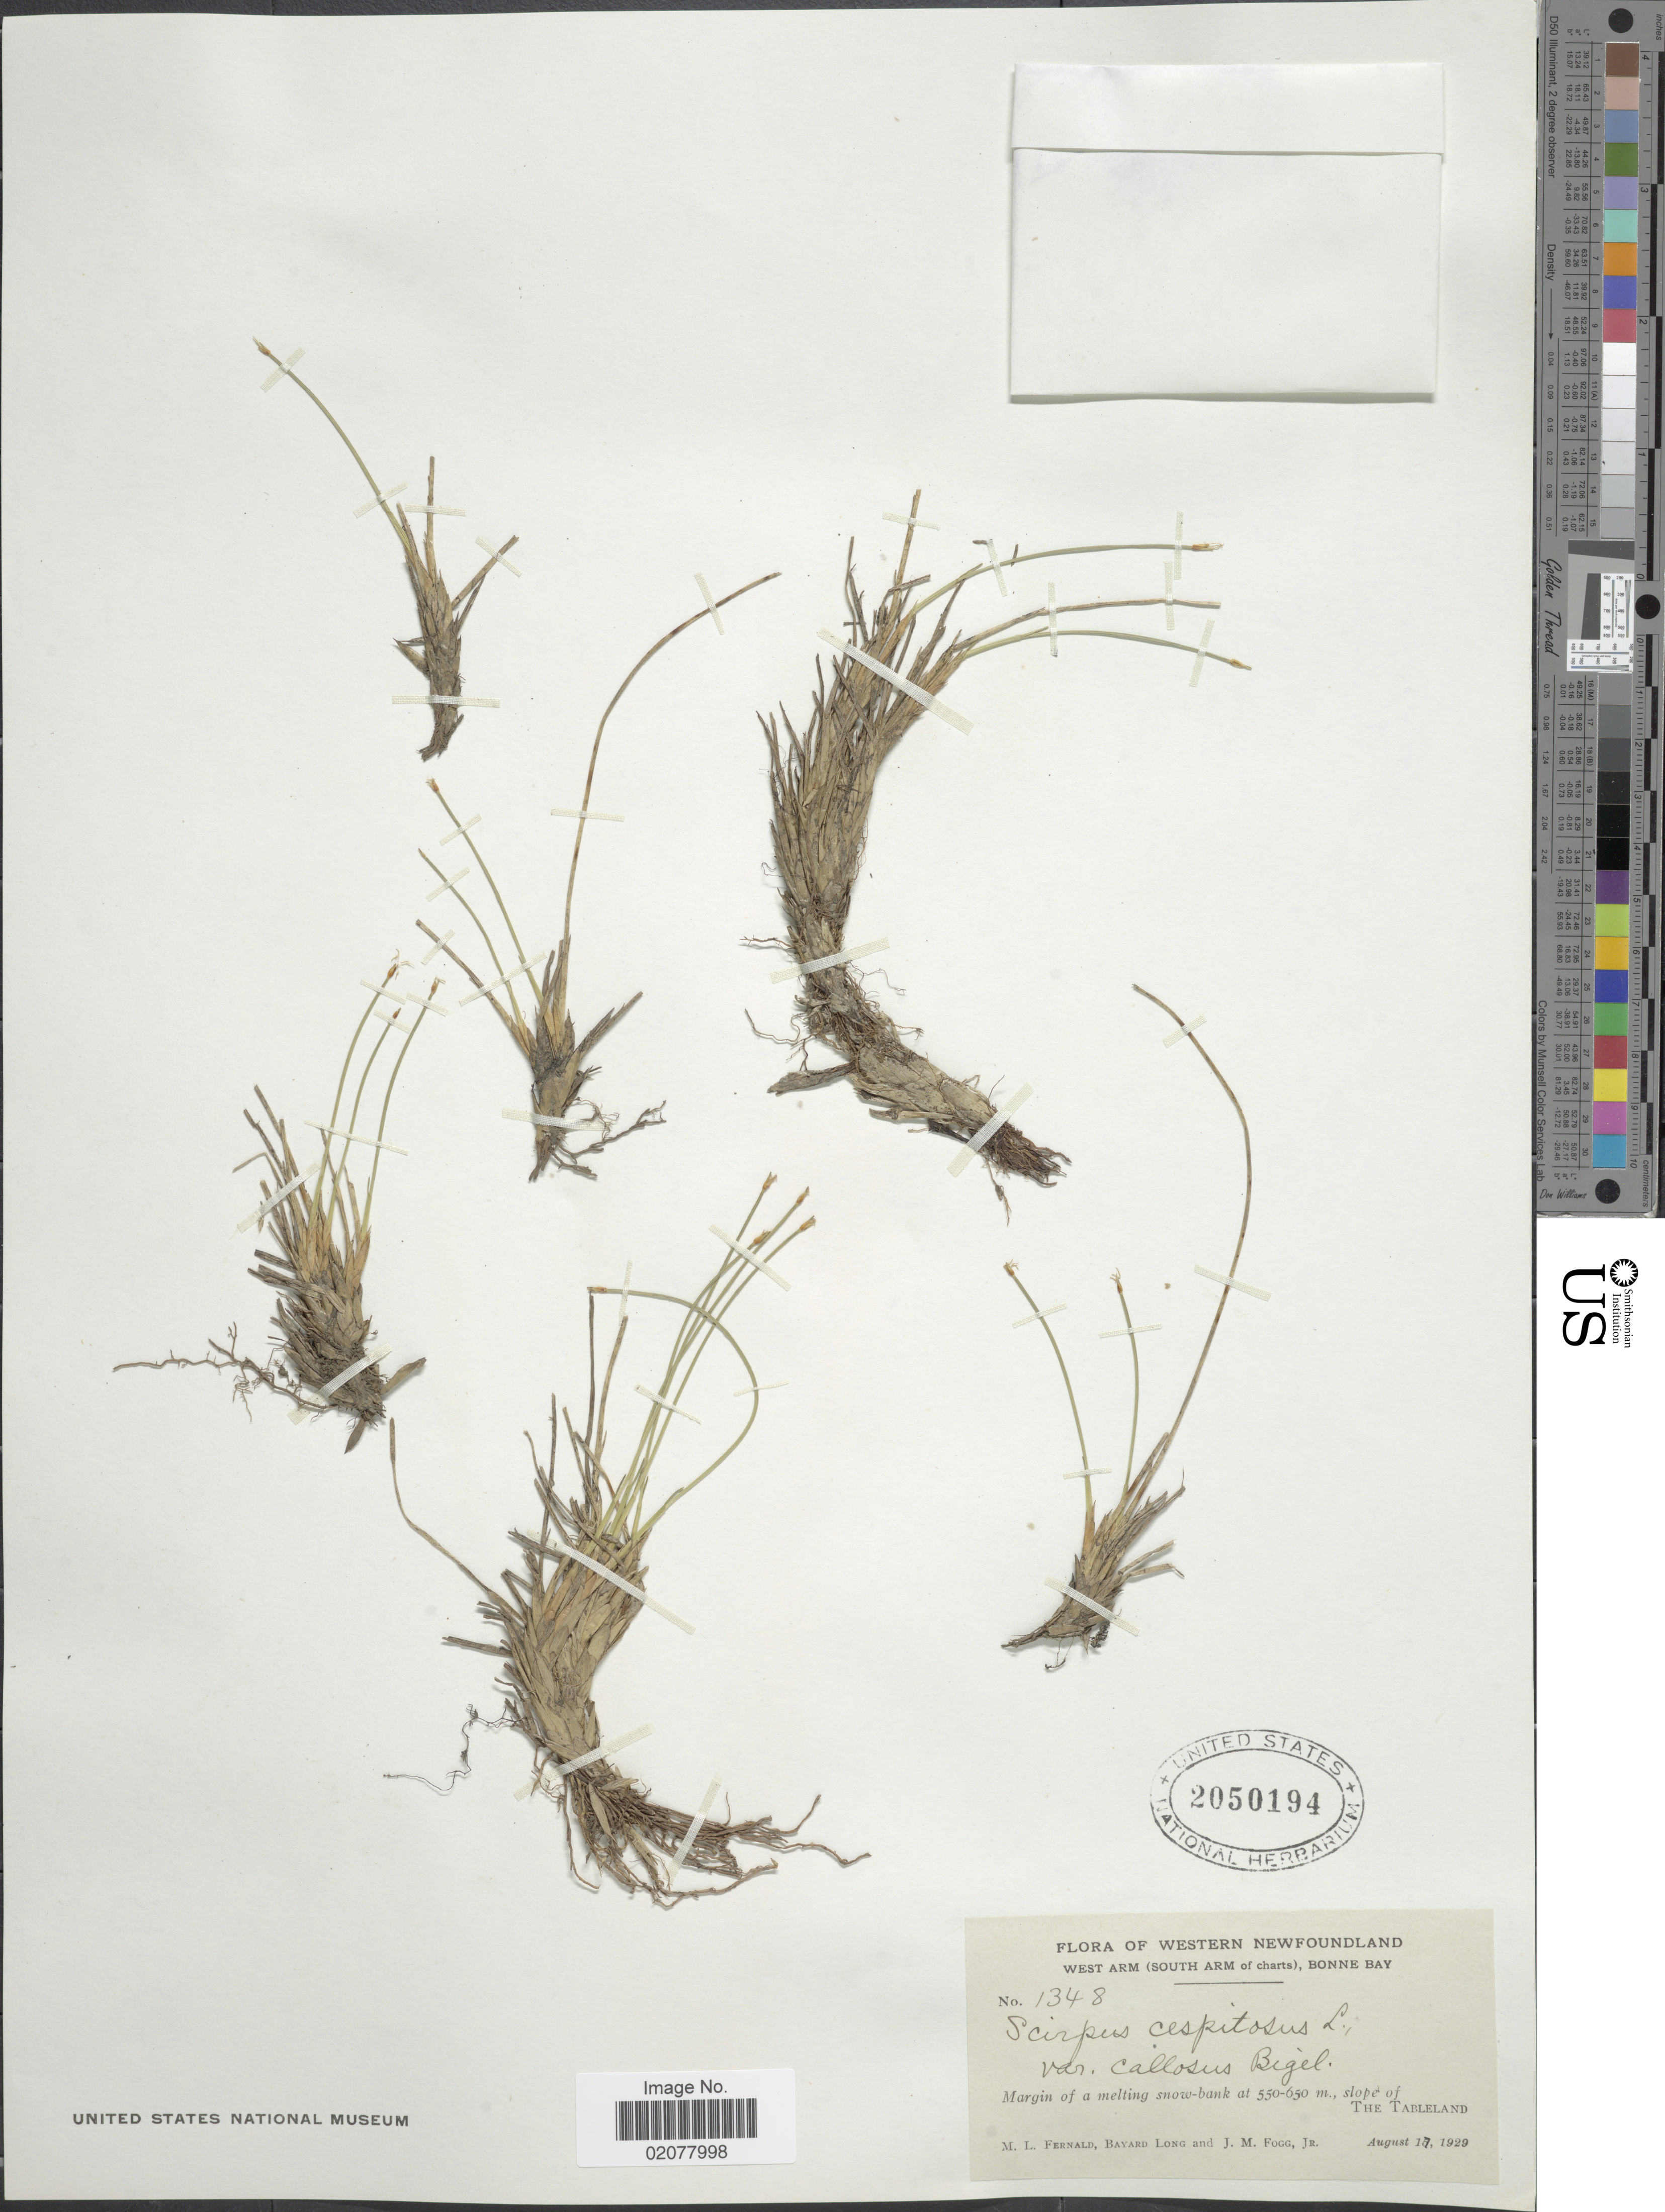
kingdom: Plantae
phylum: Tracheophyta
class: Liliopsida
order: Poales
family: Cyperaceae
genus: Trichophorum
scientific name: Trichophorum cespitosum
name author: (L.) Hartm.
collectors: M. L. Fernald, B. Long & J. Fogg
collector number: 1348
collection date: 1929-08-17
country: Canada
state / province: Newfoundland and Labrador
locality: Western Newfoundland. West Arm (South Arm of charts), Bonne Bay. Margin of a melting snow-bank, slope of The Tableland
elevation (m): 550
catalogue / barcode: US 2050194